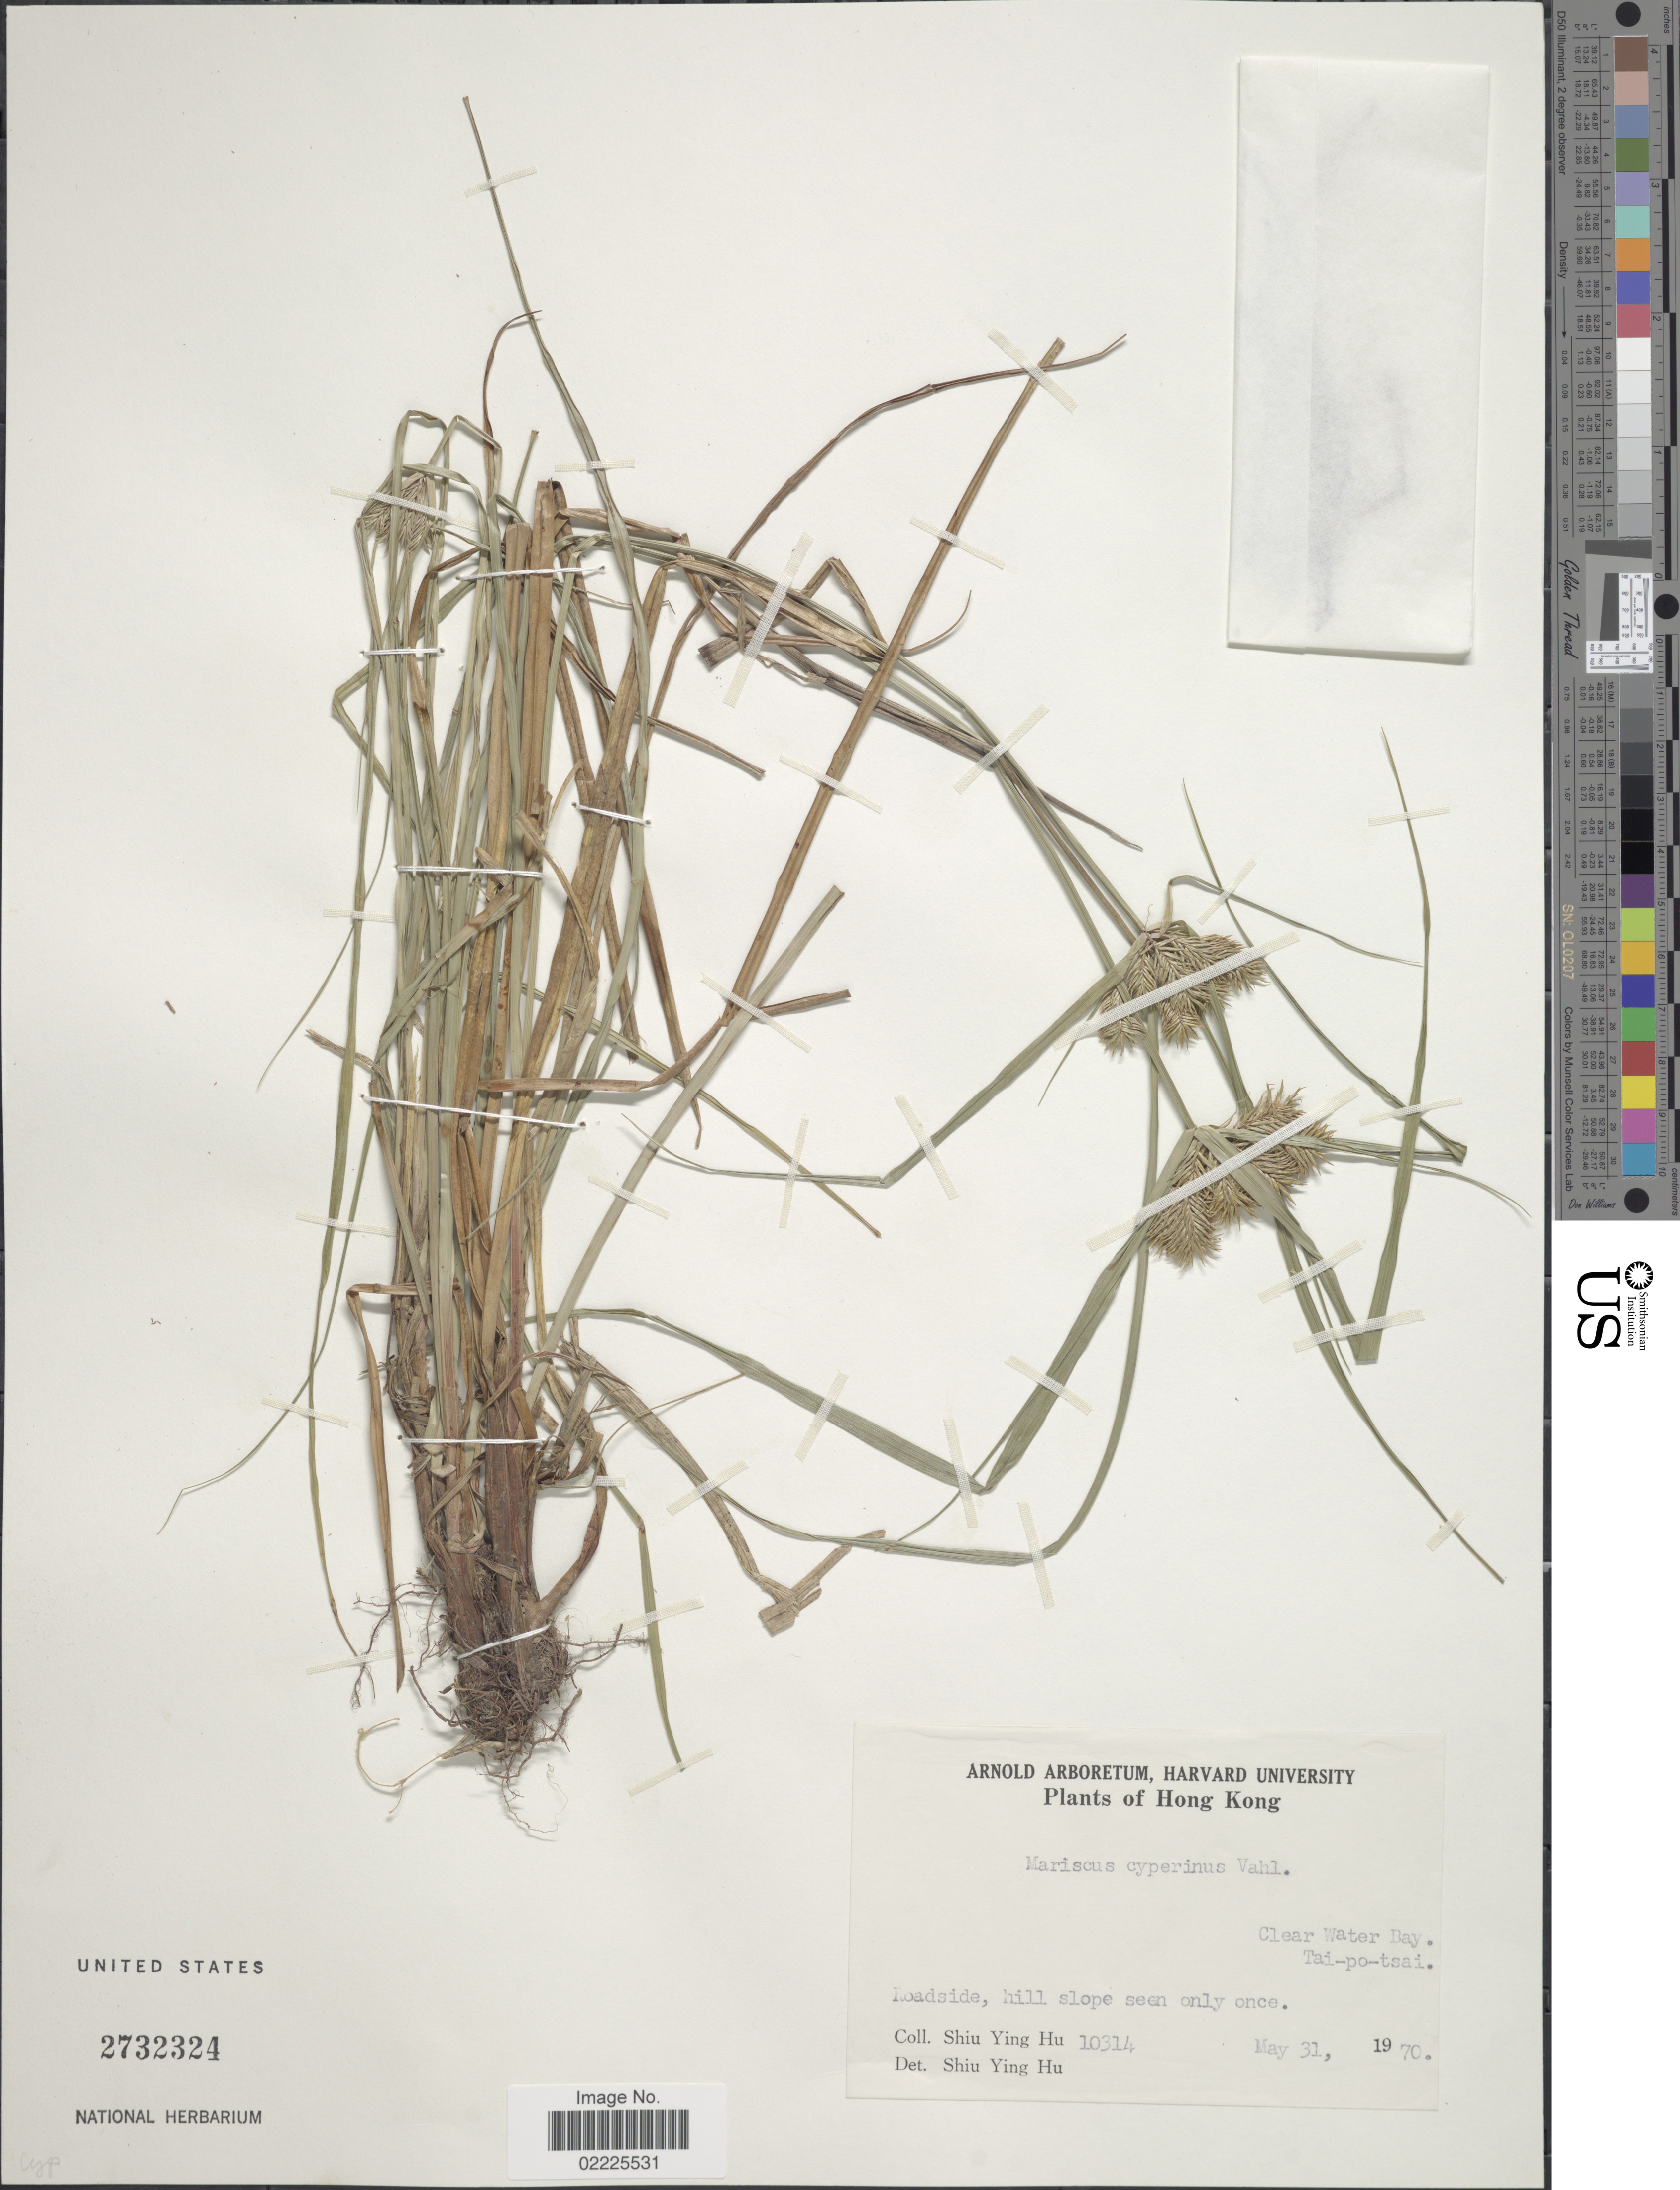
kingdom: Plantae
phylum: Tracheophyta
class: Liliopsida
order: Poales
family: Cyperaceae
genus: Cyperus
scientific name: Cyperus cyperinus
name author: (Retz.) Valck. Sur.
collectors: S. Y. Hu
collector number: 10314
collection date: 1970-05-31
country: China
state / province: Hong Kong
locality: Clear water Bay. Tai-po-tsai, Roadside, hill slope seen only once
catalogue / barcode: US 2732324